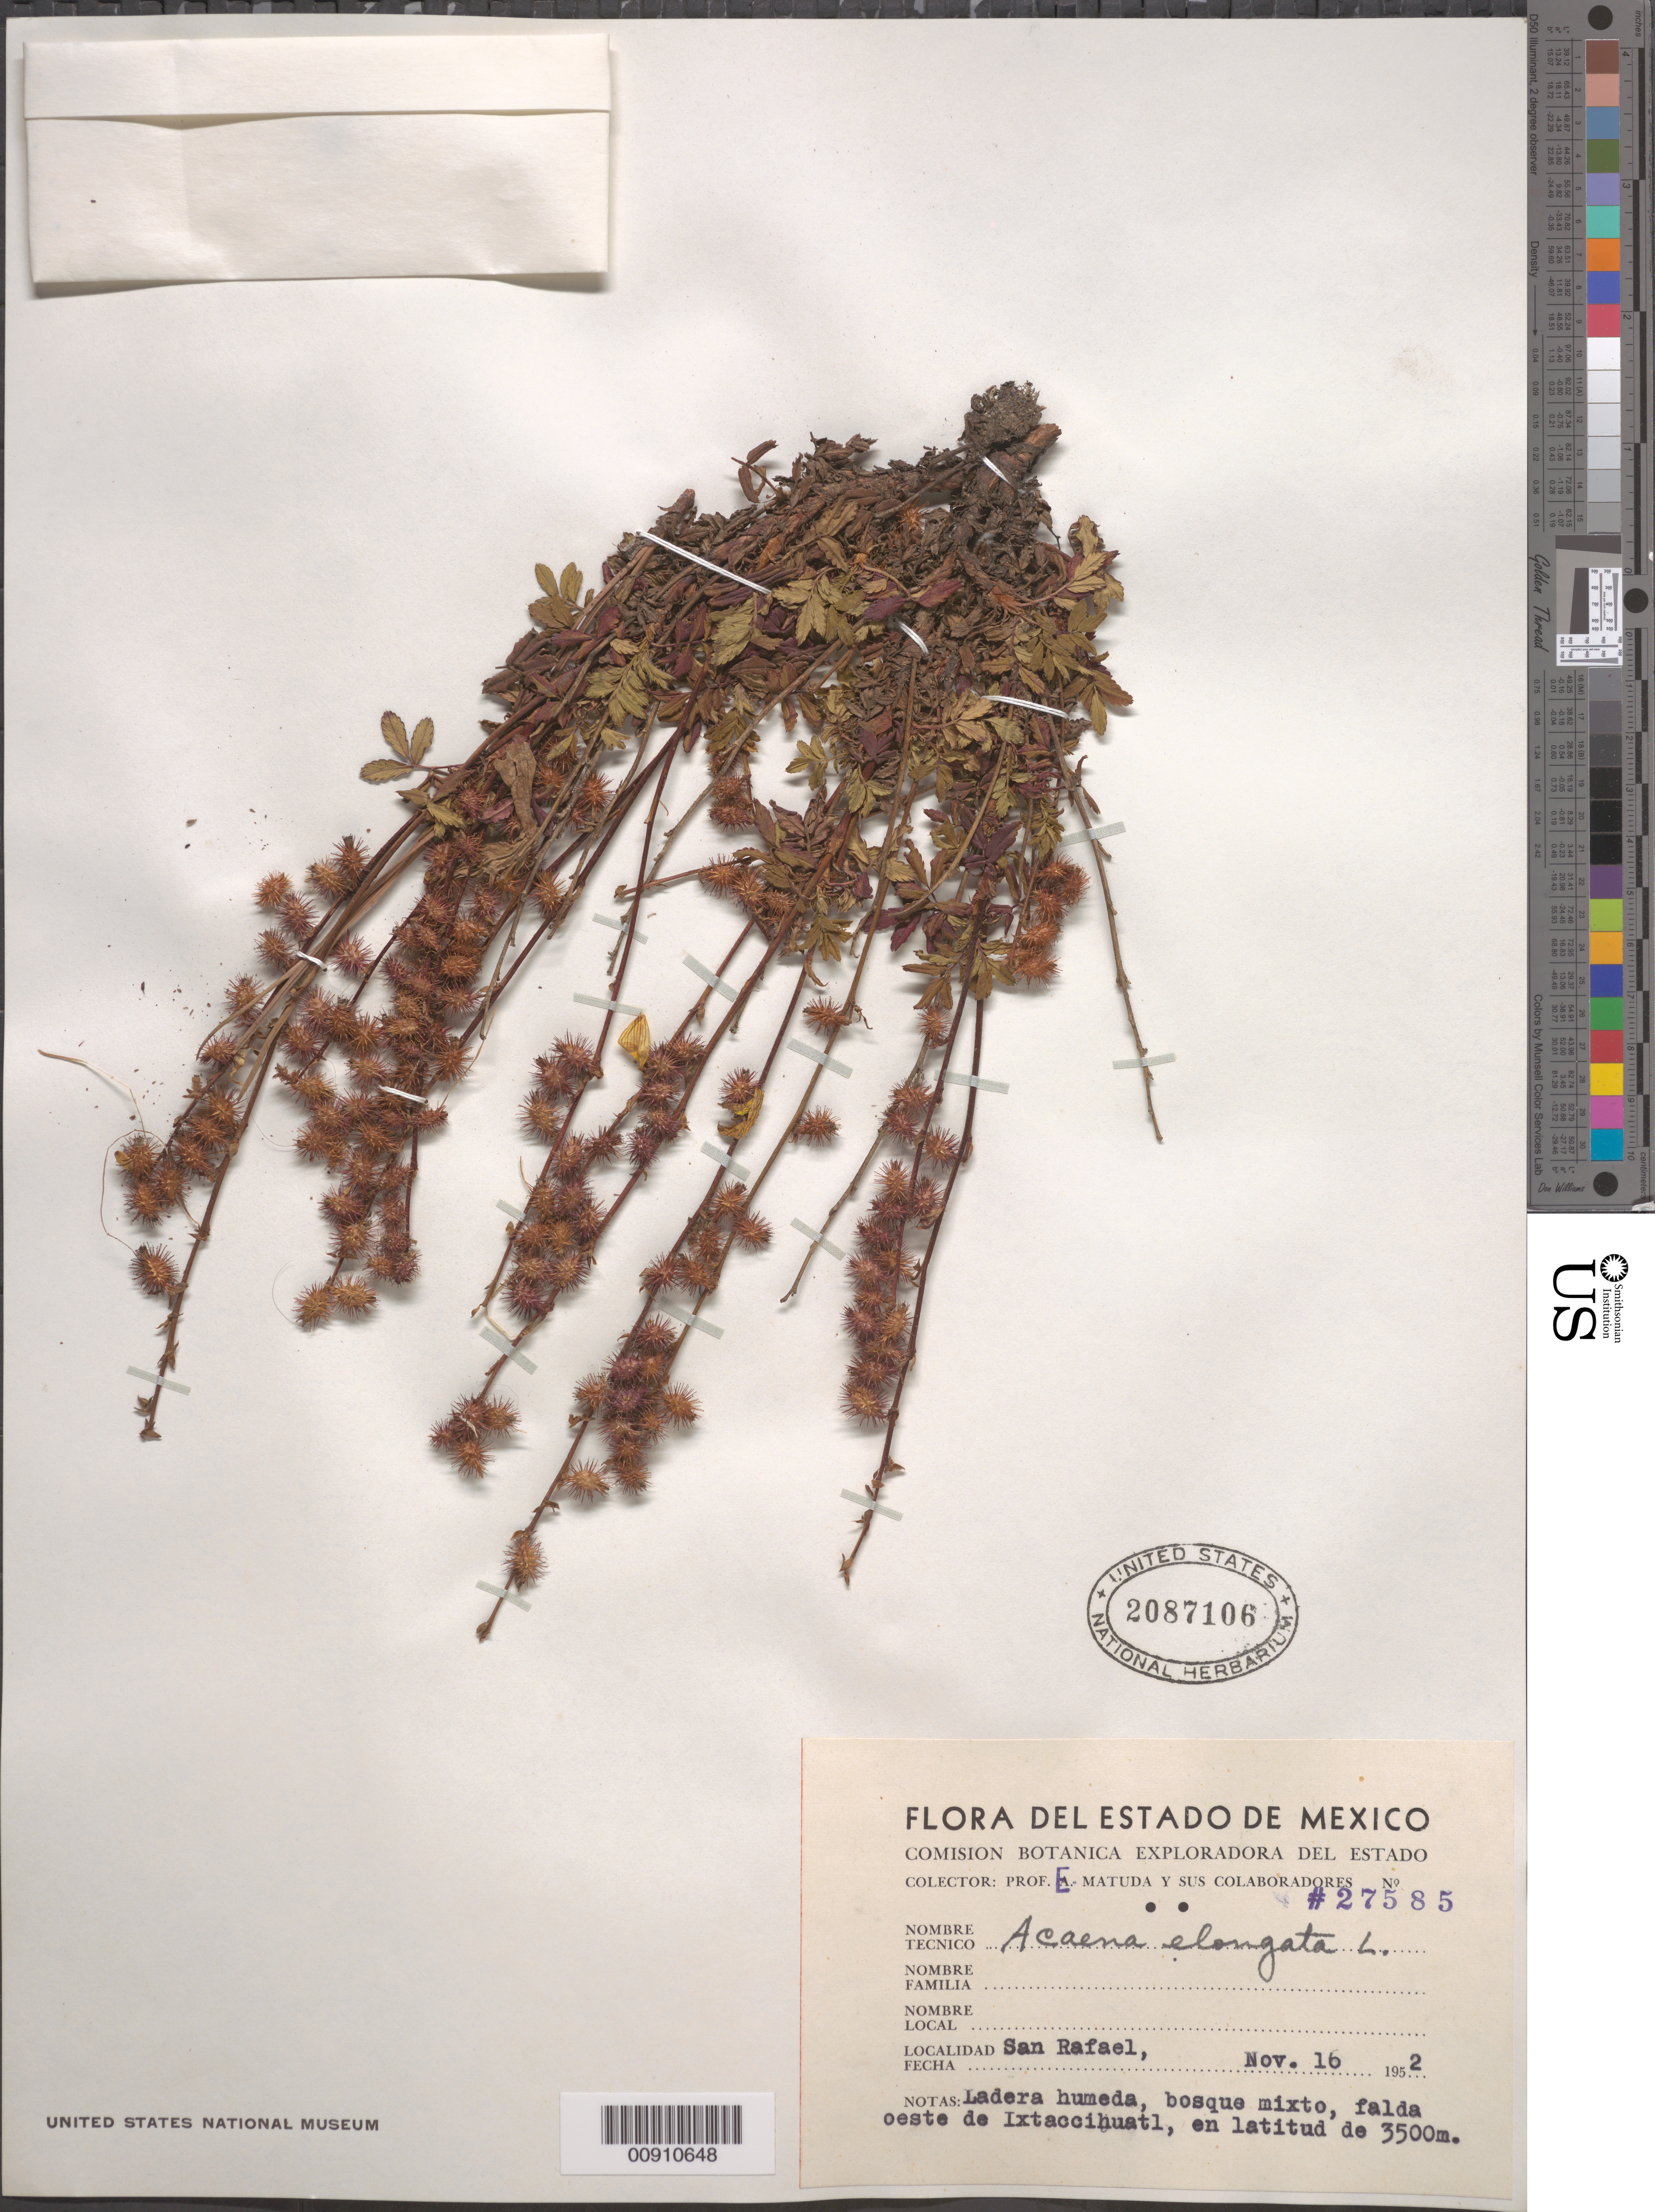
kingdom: Plantae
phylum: Tracheophyta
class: Magnoliopsida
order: Rosales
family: Rosaceae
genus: Acaena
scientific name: Acaena elongata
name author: L.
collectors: E. Matuda & et al.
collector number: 27585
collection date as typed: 16 Nov 1952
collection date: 1952-11-16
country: Mexico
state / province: México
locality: San Rafael. Falda oeste de Ixtaccihuatl.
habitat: Ladera húmeda, bosque mixto.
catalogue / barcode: US 2087106